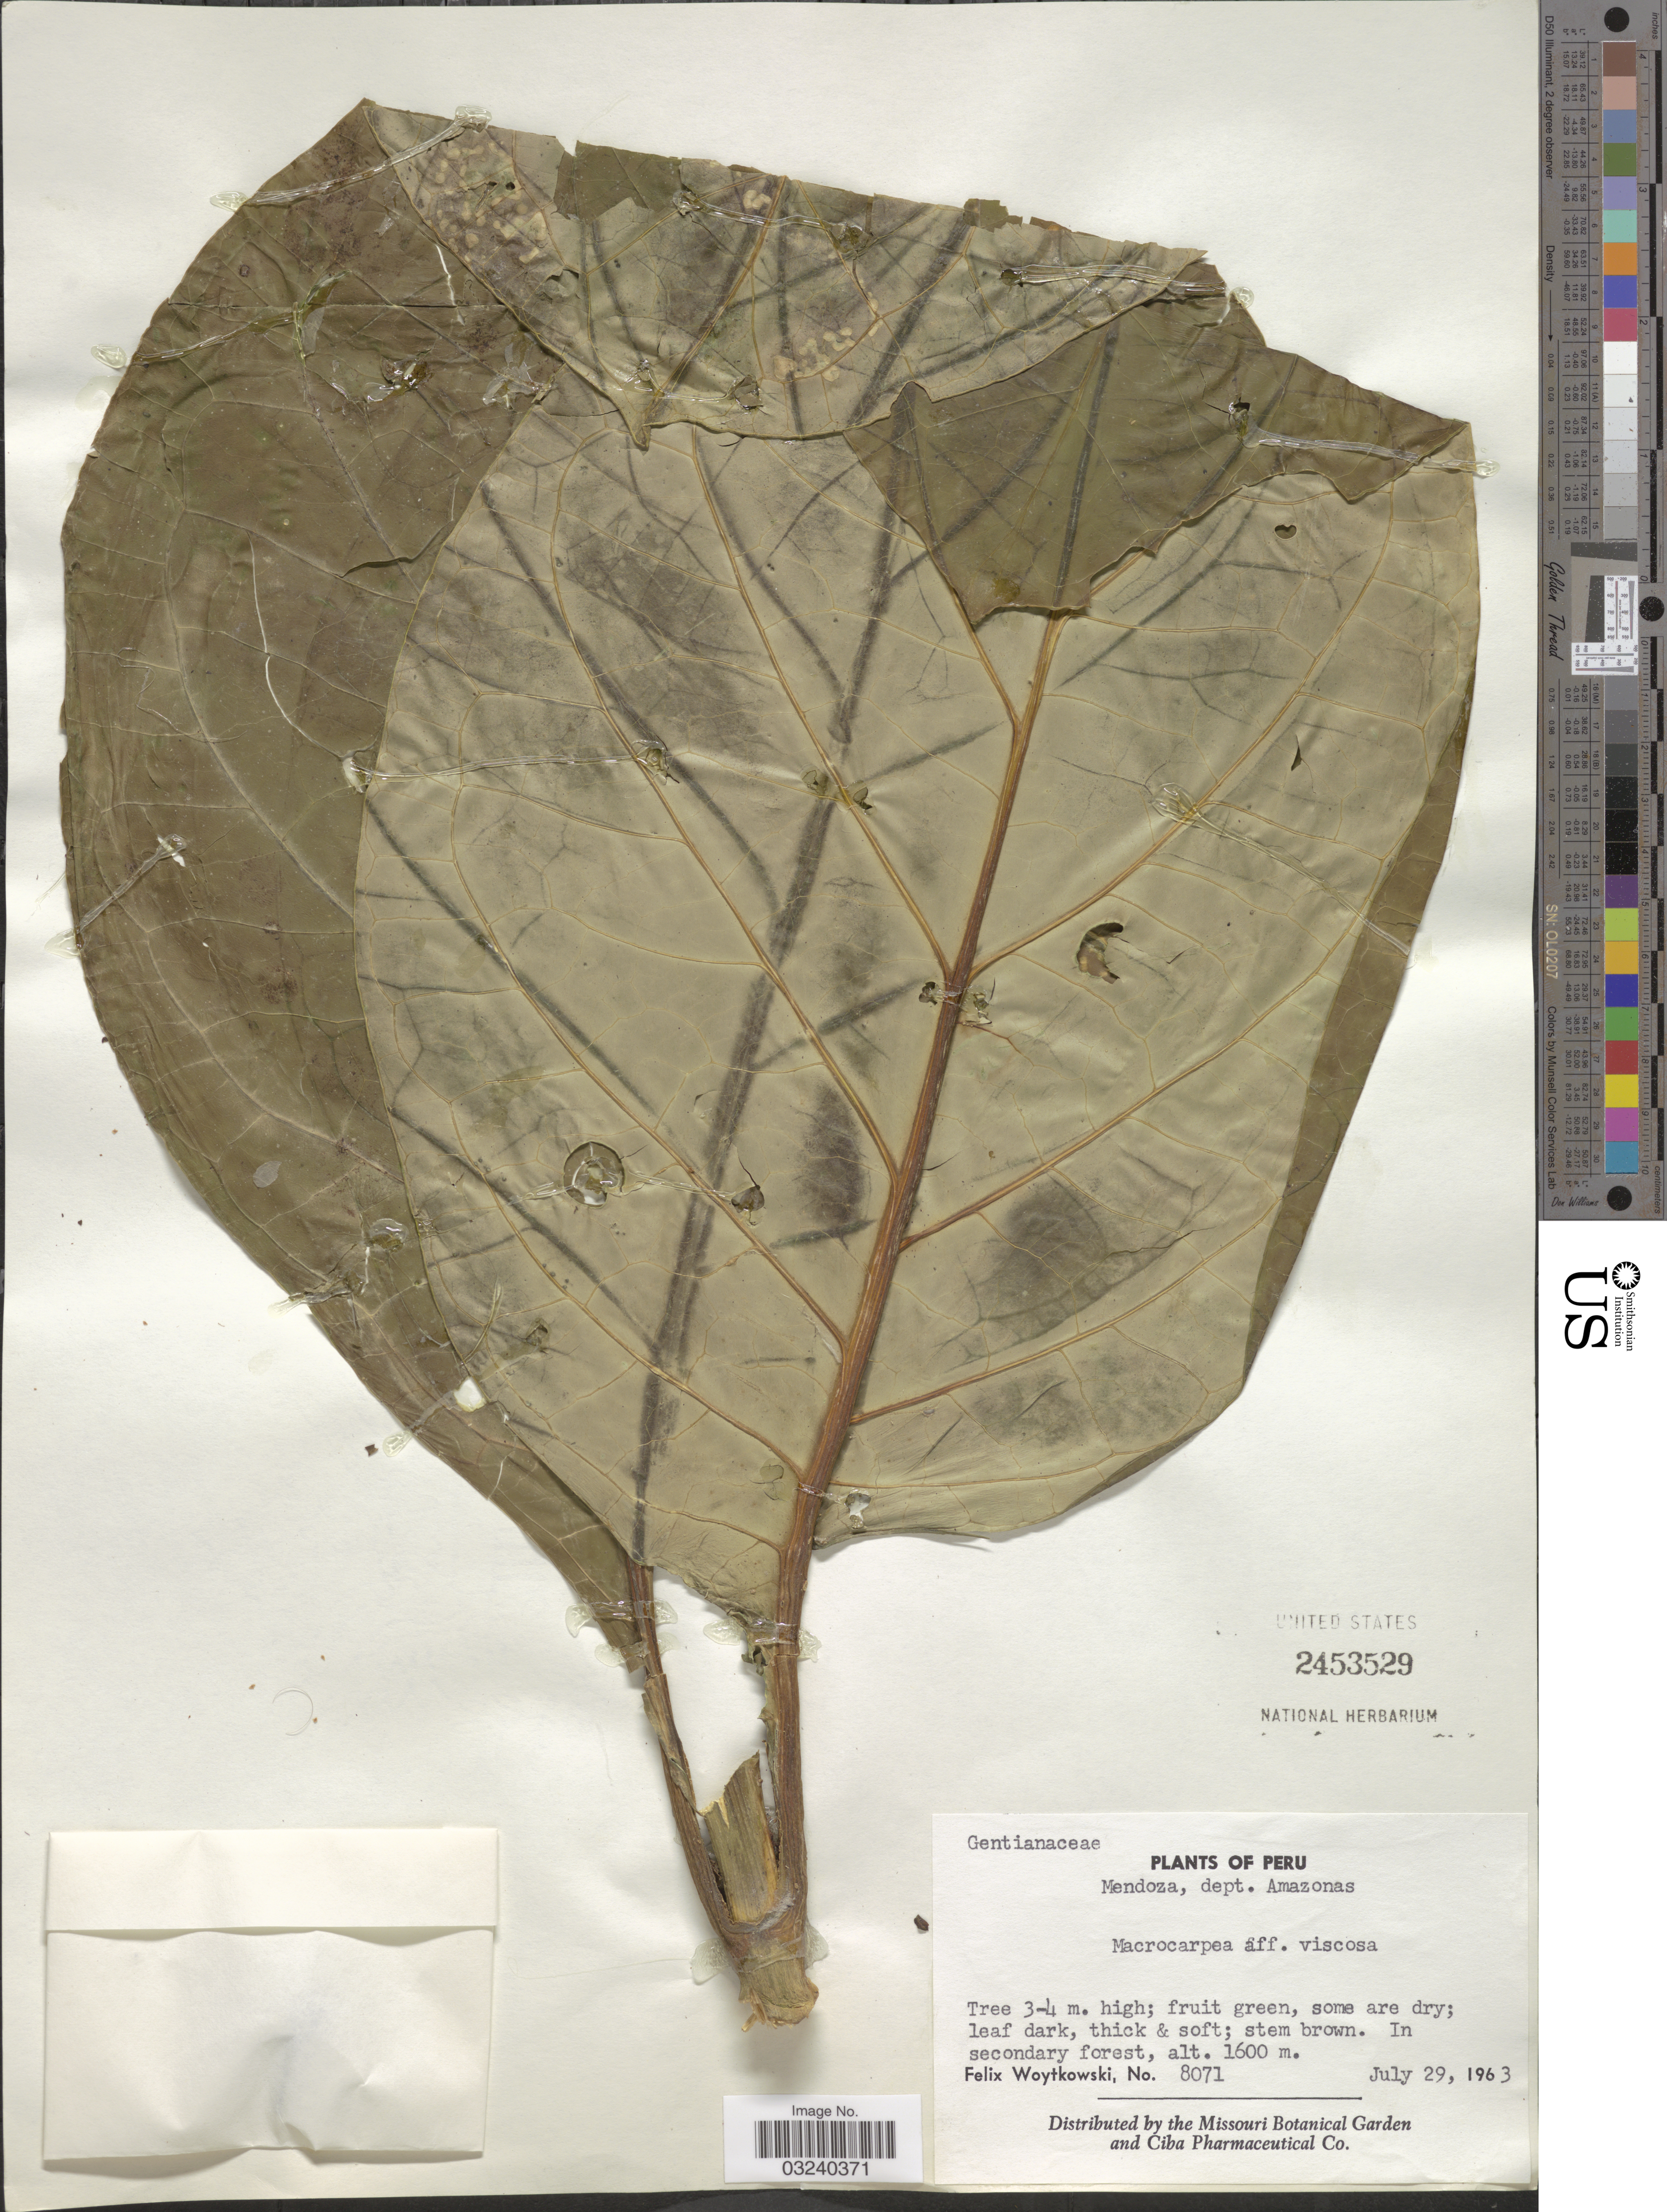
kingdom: Plantae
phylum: Tracheophyta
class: Magnoliopsida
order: Gentianales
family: Gentianaceae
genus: Macrocarpaea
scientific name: Macrocarpaea viscosa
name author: (Ruiz & Pav.) Gilg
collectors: F. Woytkowski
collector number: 8071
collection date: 1963-07-29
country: Peru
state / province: Amazonas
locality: Mendoza, dept. Amazonas. In secondary forest.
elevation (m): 1600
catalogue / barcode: US 2453529